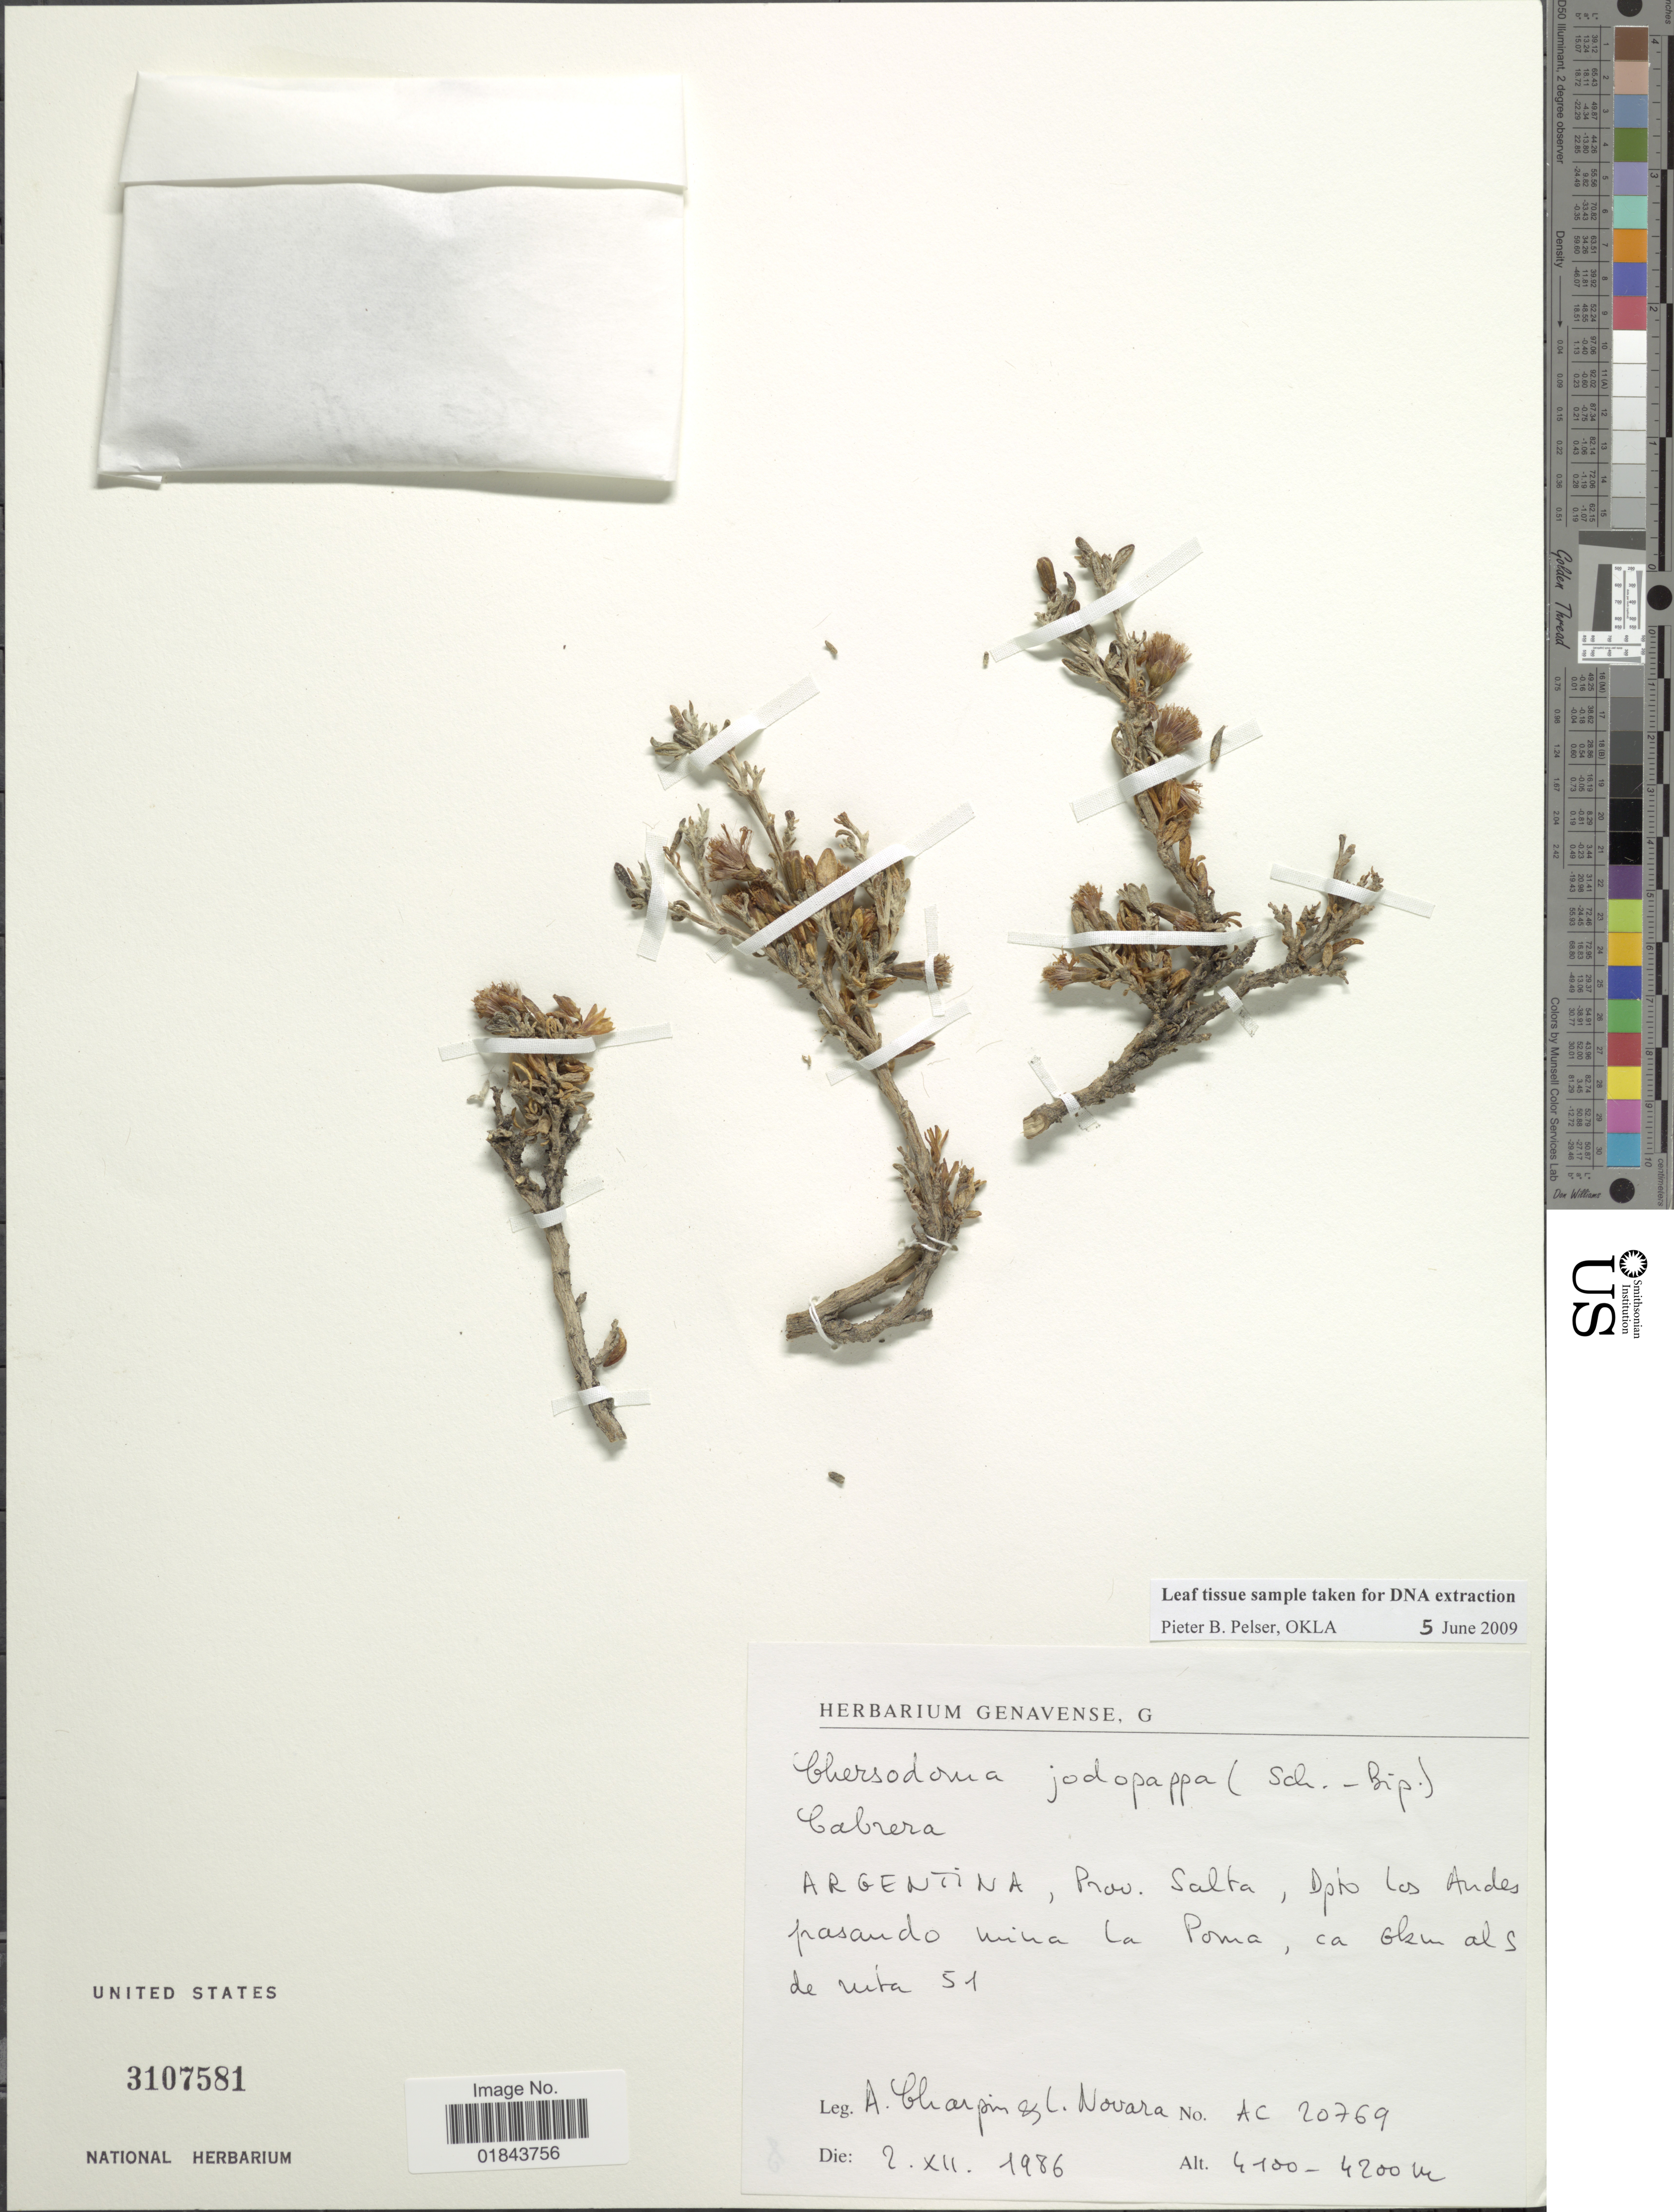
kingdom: Plantae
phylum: Tracheophyta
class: Magnoliopsida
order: Asterales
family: Asteraceae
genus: Chersodoma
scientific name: Chersodoma jodopappa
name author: (Sch. Bip.) Cabrera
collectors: A. Charpin & L. Novara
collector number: AC 20769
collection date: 1986-12-02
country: Argentina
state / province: Salta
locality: Argentina, Prov. Salta, Dpto Los Andes pasando mina Poma, ca 6 km al S de ruta 51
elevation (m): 4100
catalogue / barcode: US 3107581